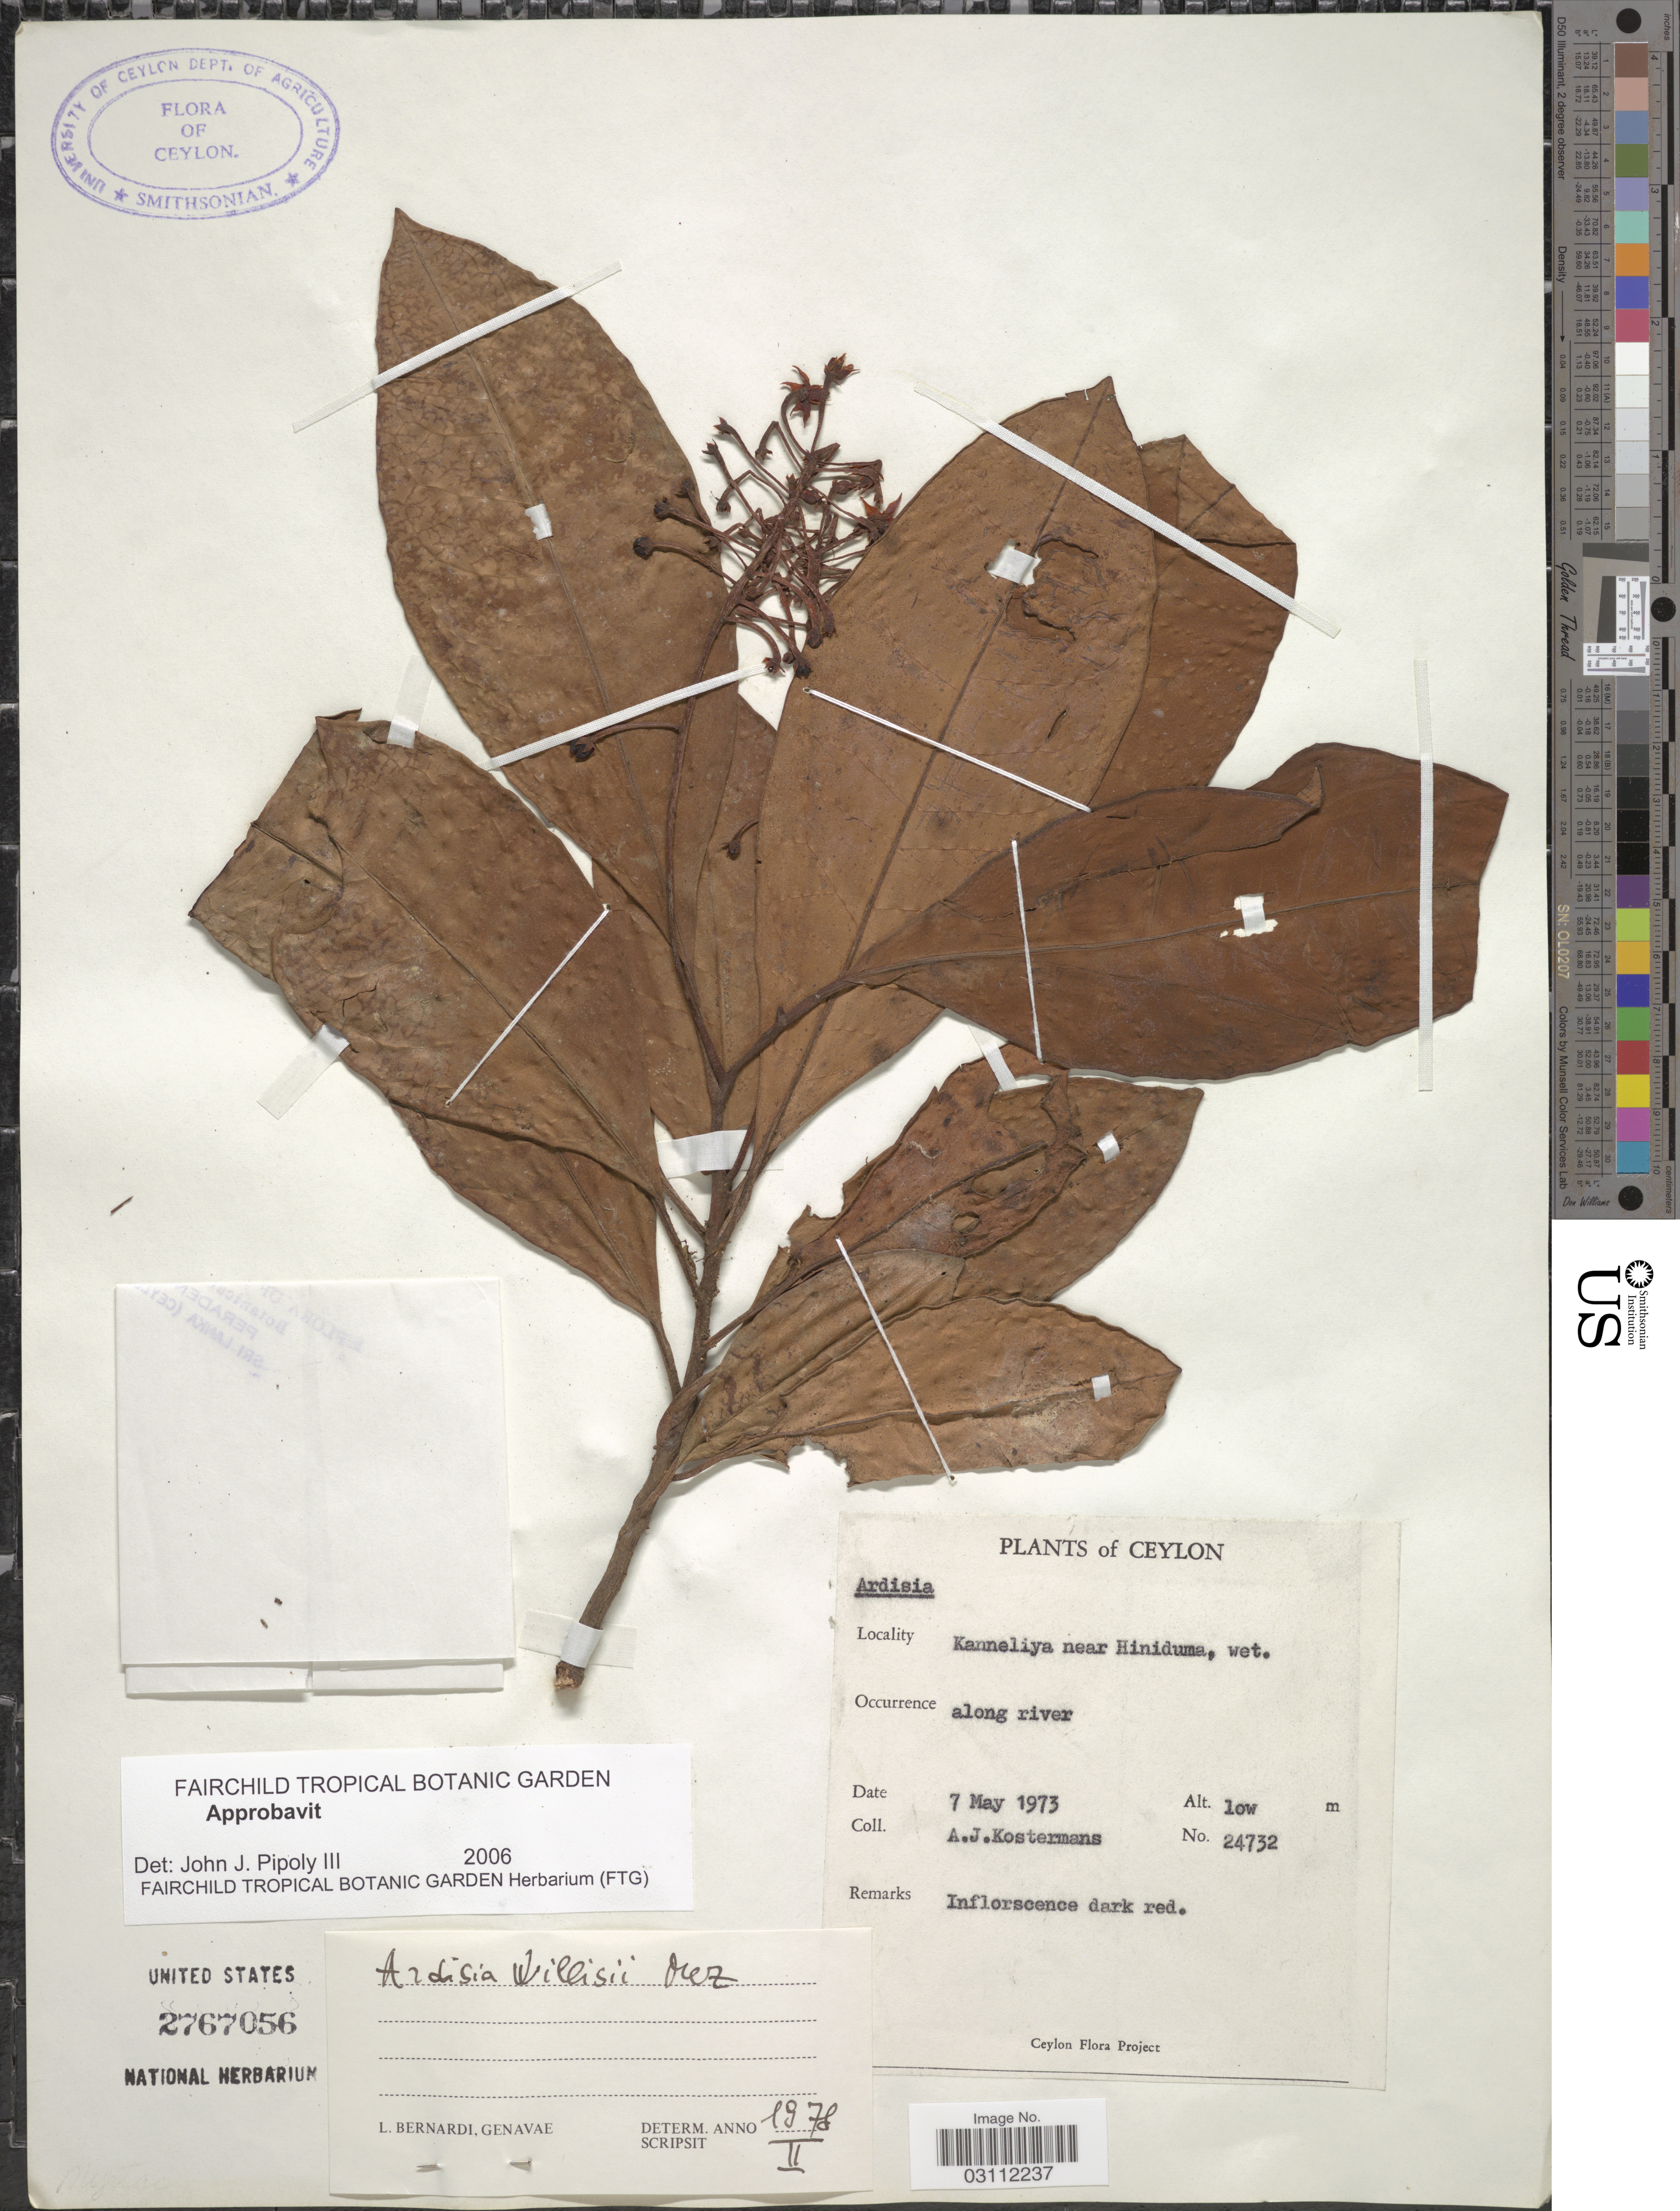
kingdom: Plantae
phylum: Tracheophyta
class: Magnoliopsida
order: Ericales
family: Primulaceae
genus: Ardisia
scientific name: Ardisia willisii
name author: Mez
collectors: A. J. G. Kostermans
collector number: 24732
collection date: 1973-05-07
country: Sri Lanka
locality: Ceylon. Kanneliya near Hiniduma, wet.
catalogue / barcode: US 2767056